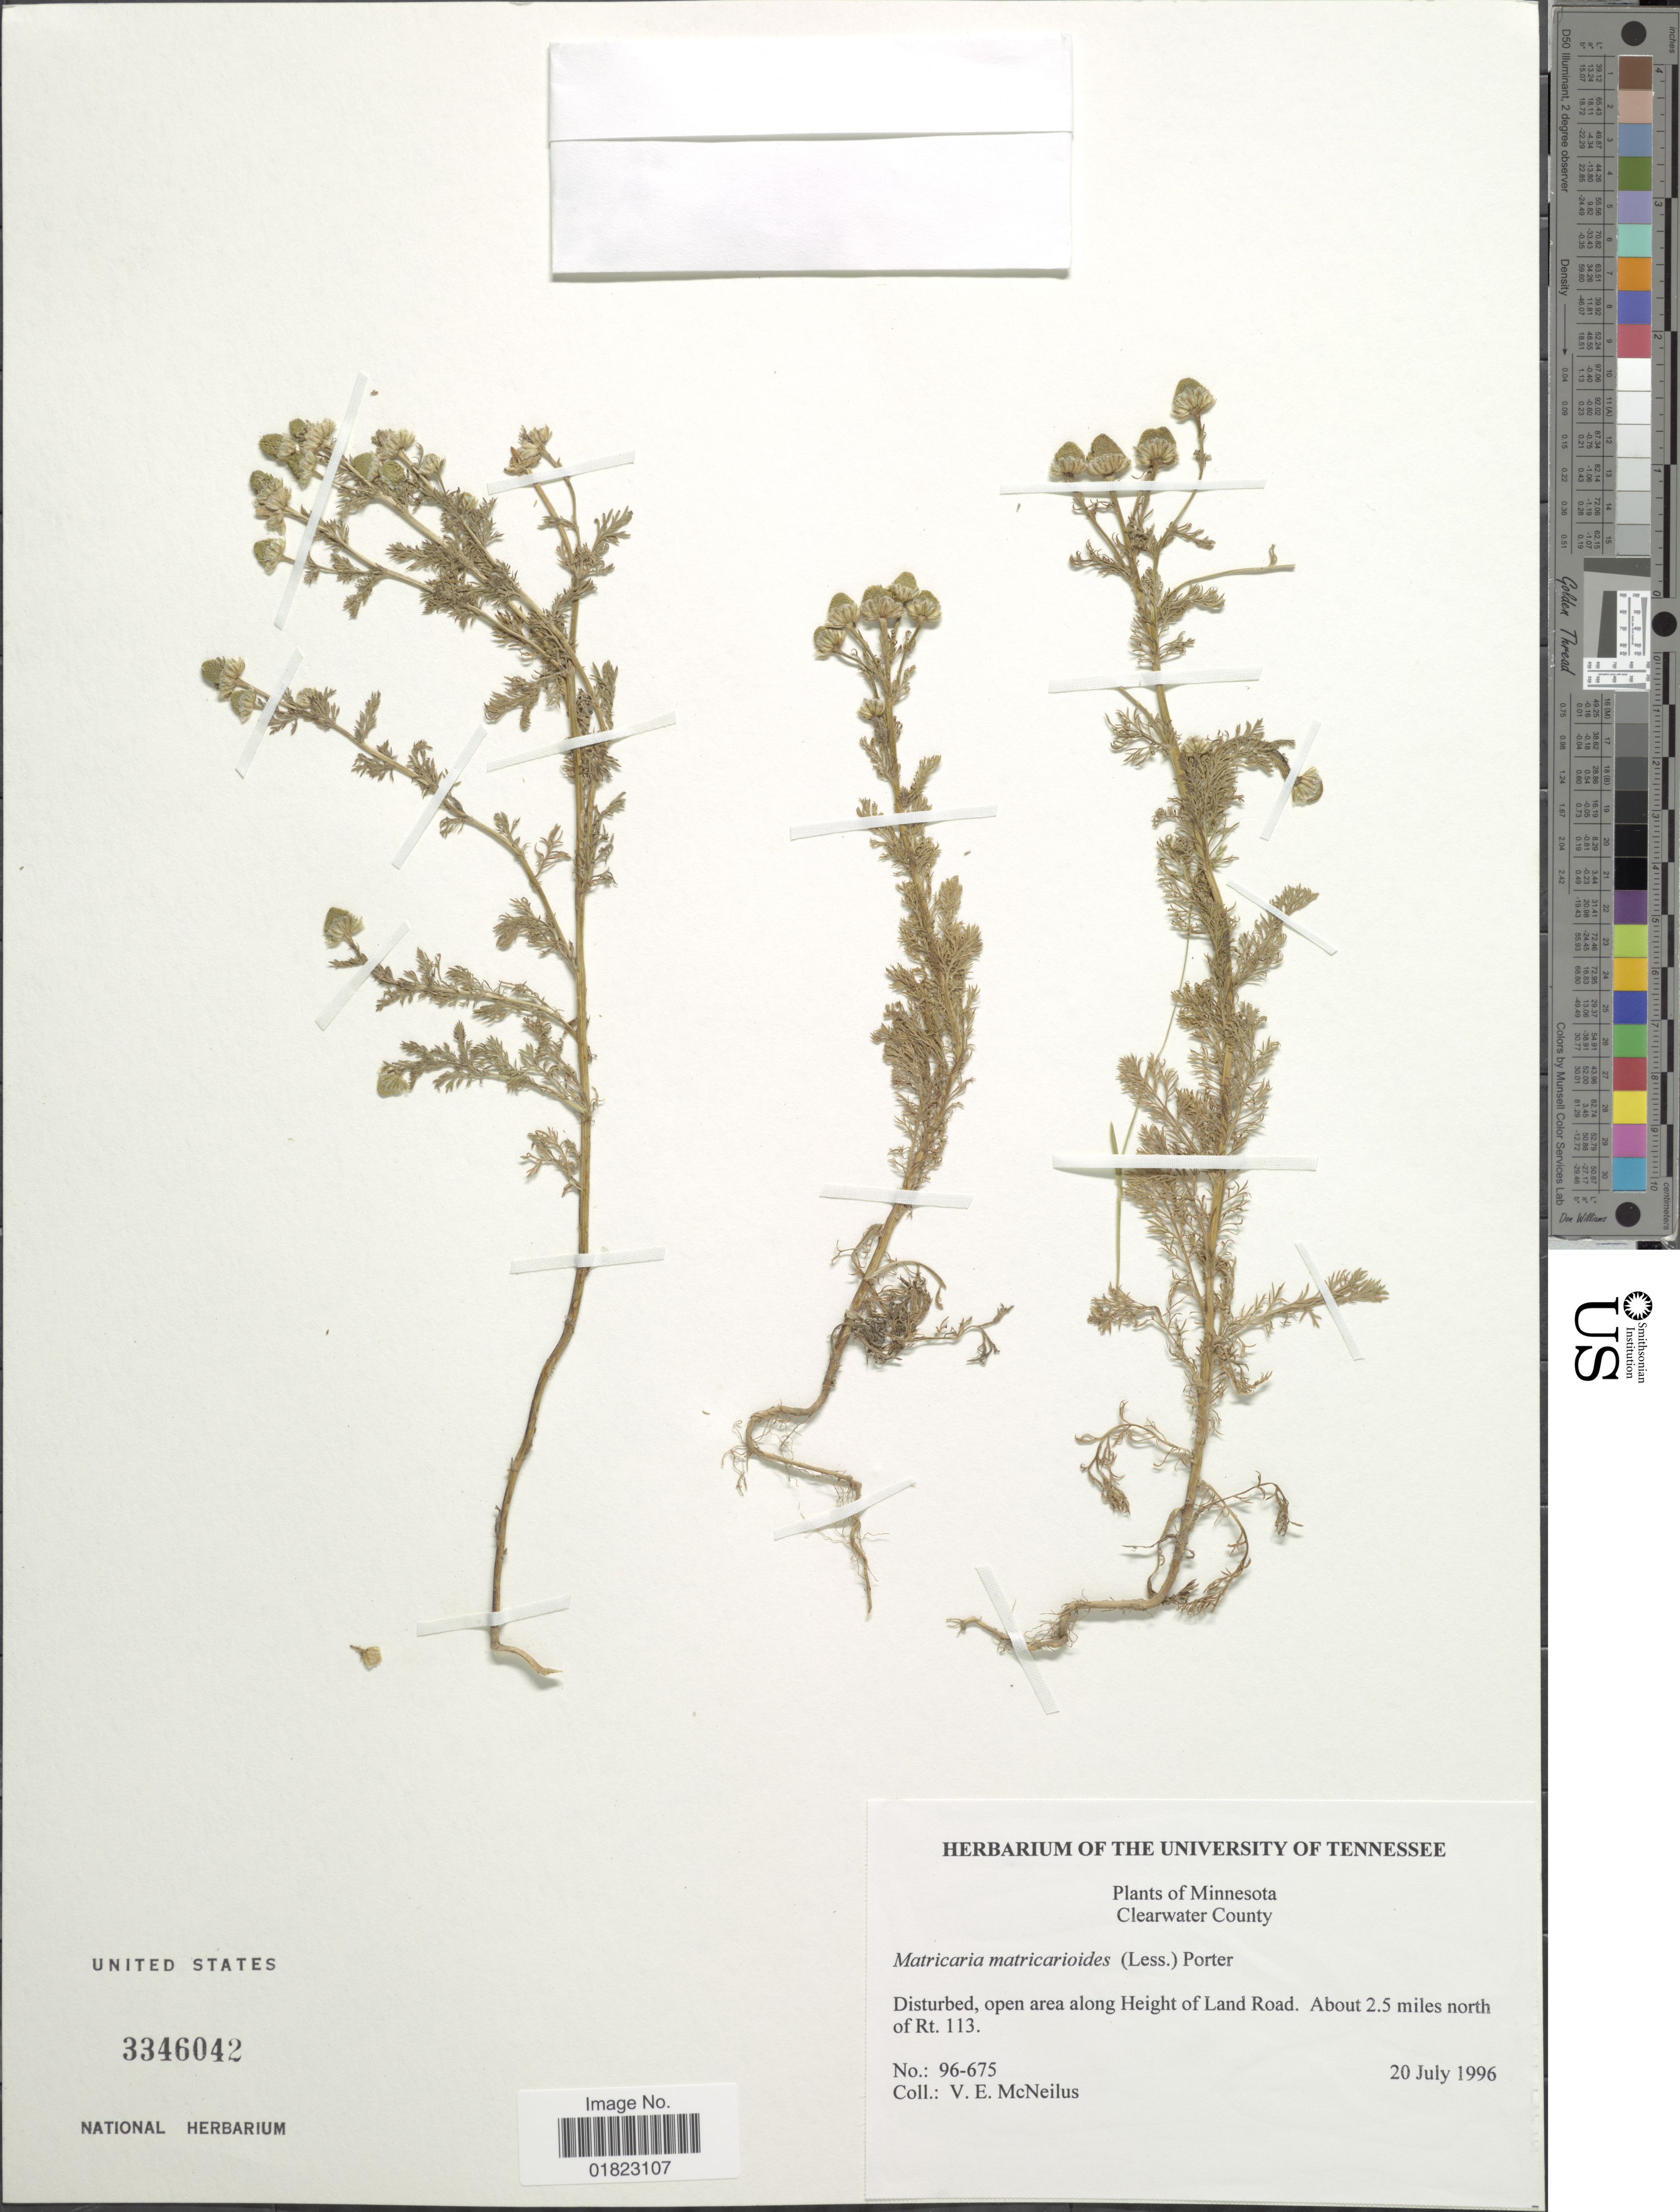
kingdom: Plantae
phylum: Tracheophyta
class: Magnoliopsida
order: Asterales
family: Asteraceae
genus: Matricaria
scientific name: Matricaria matricarioides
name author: (Less.) Porter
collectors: V. Mcneilus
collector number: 96-675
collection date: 1996-07-20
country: United States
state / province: Minnesota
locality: Clearwater County. Disturbed, open area along Height of Land Road. About 2.5 miles north of Rt. 113.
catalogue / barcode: US 3346042